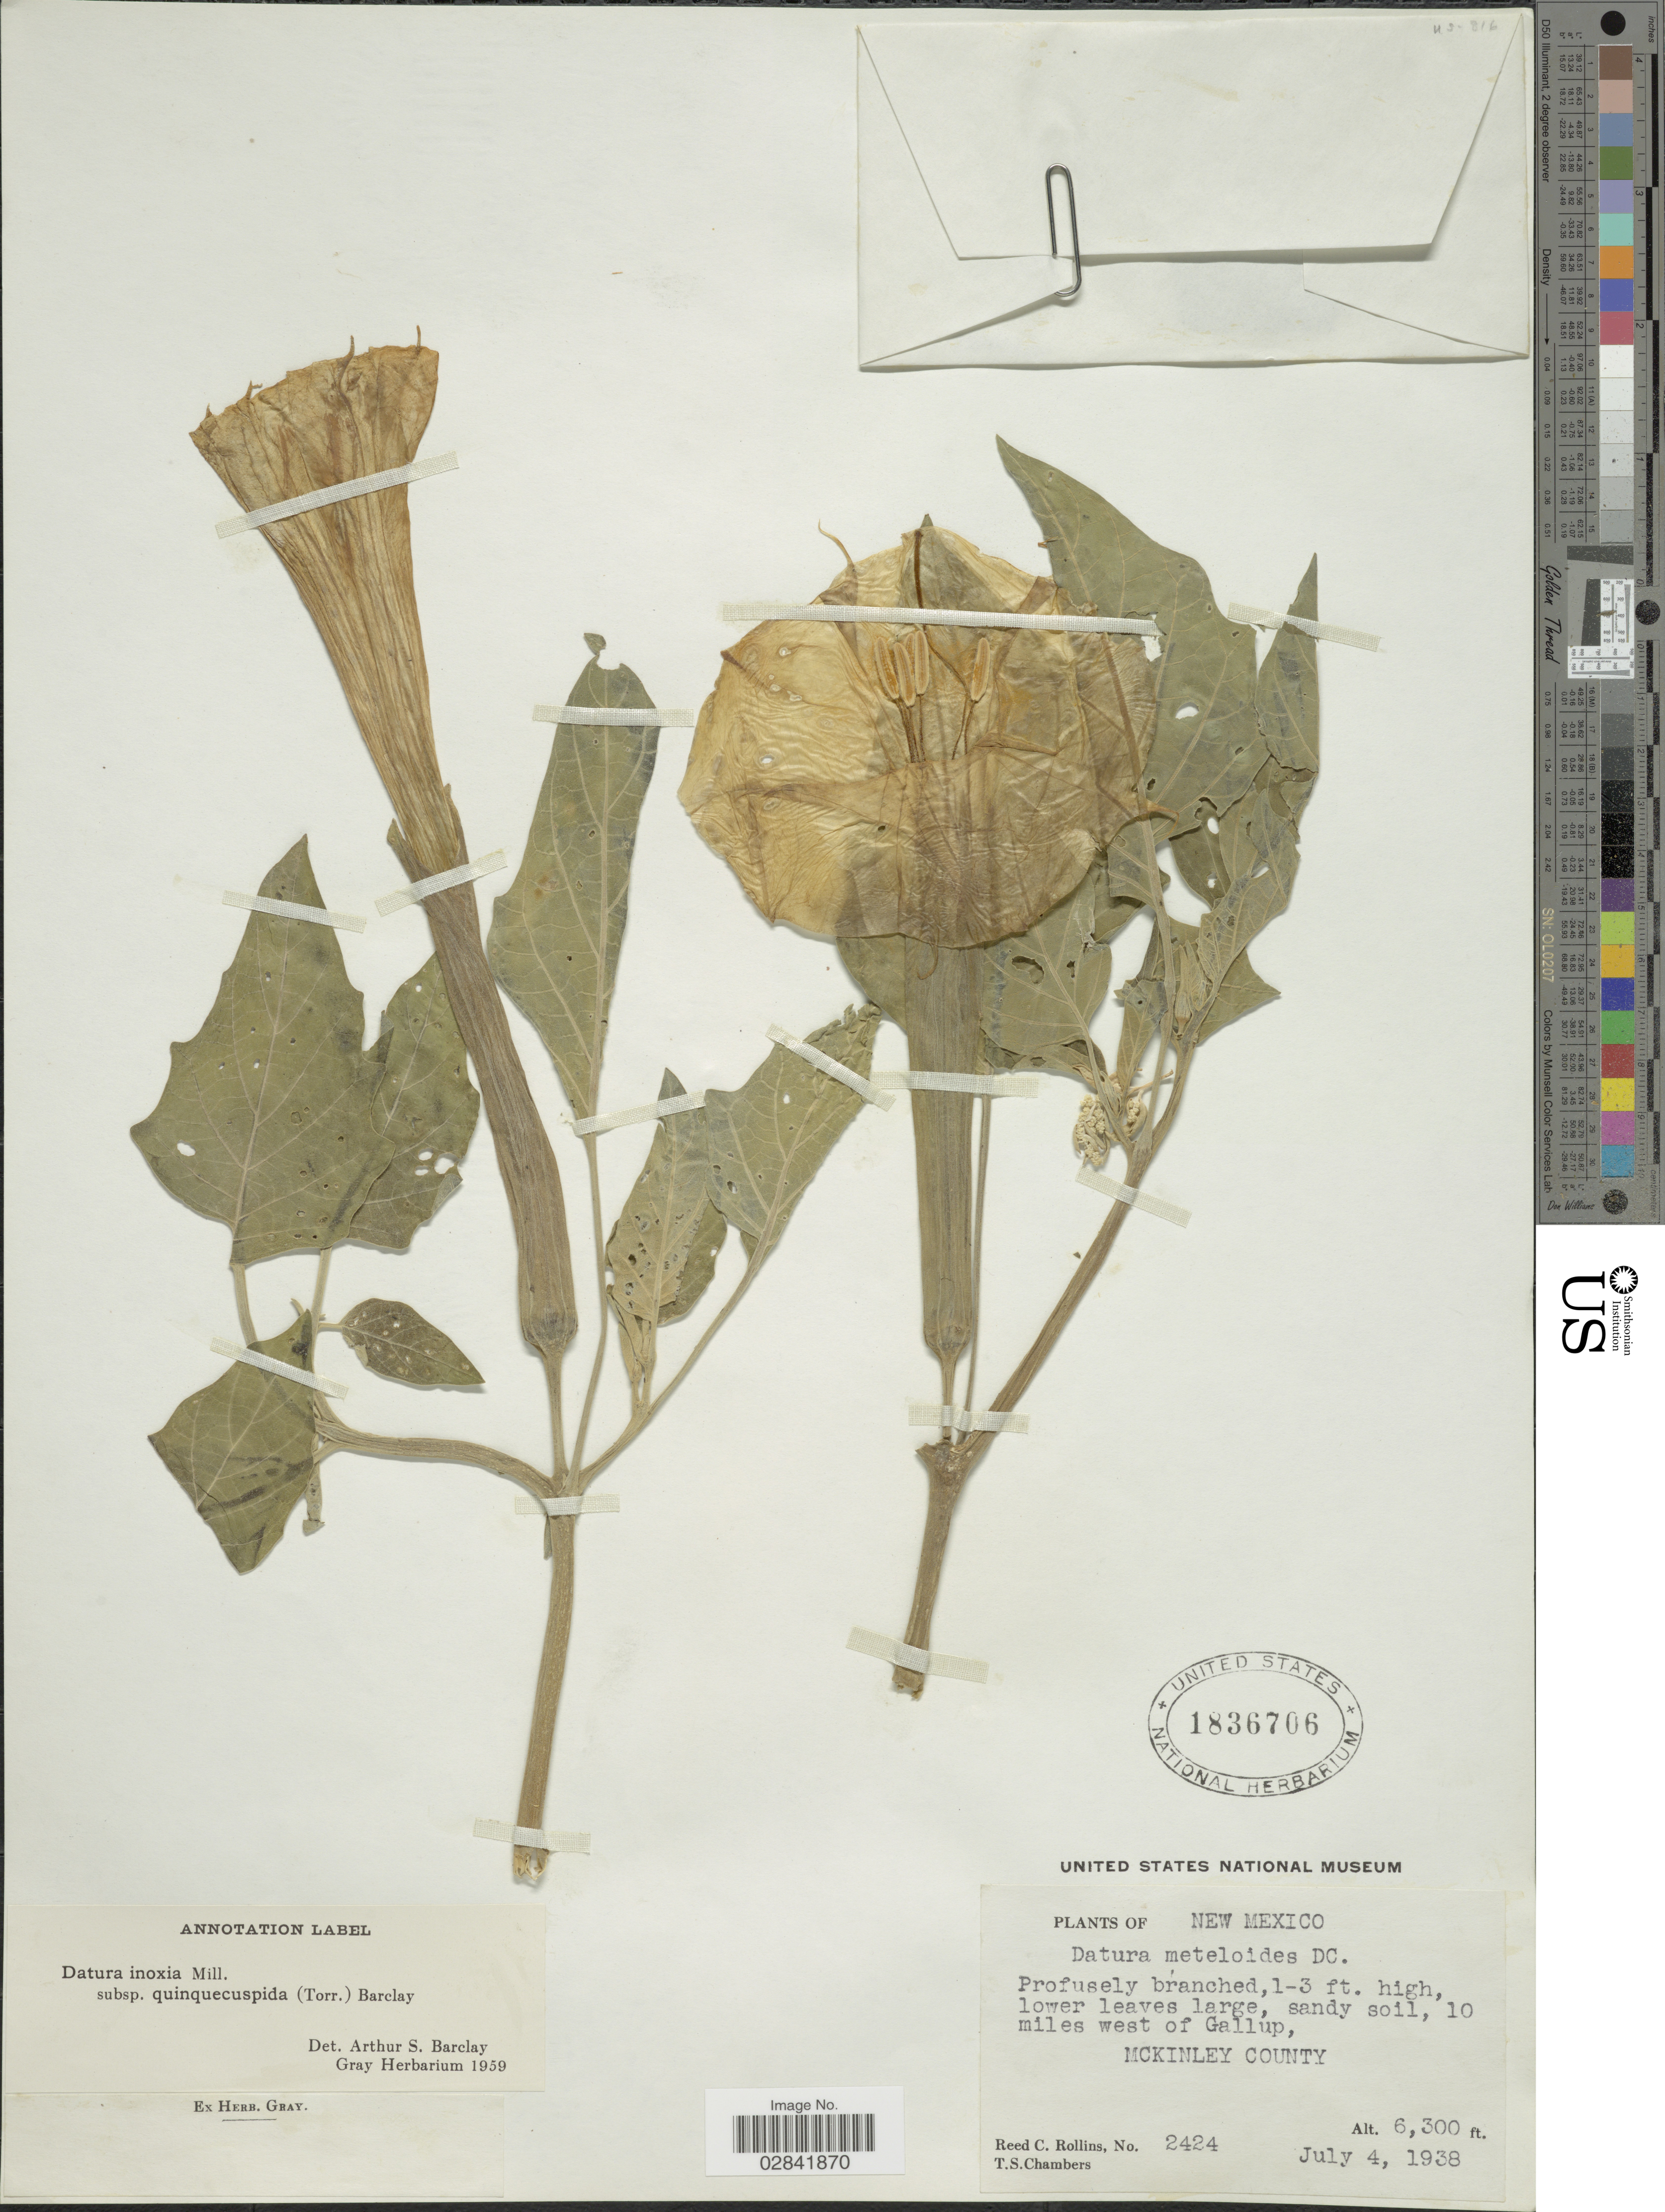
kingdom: Plantae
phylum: Tracheophyta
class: Magnoliopsida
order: Solanales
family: Solanaceae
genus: Datura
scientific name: Datura innoxia subsp. quinquecuspidata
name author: (Torr.) A.S. Barclay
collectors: R. C. Rollins & T. Chambers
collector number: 2424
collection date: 1938-07-04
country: United States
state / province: New Mexico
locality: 10 miles west of Gallup, McKinley County.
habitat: sandy soil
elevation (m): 1920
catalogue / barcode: US 1836706